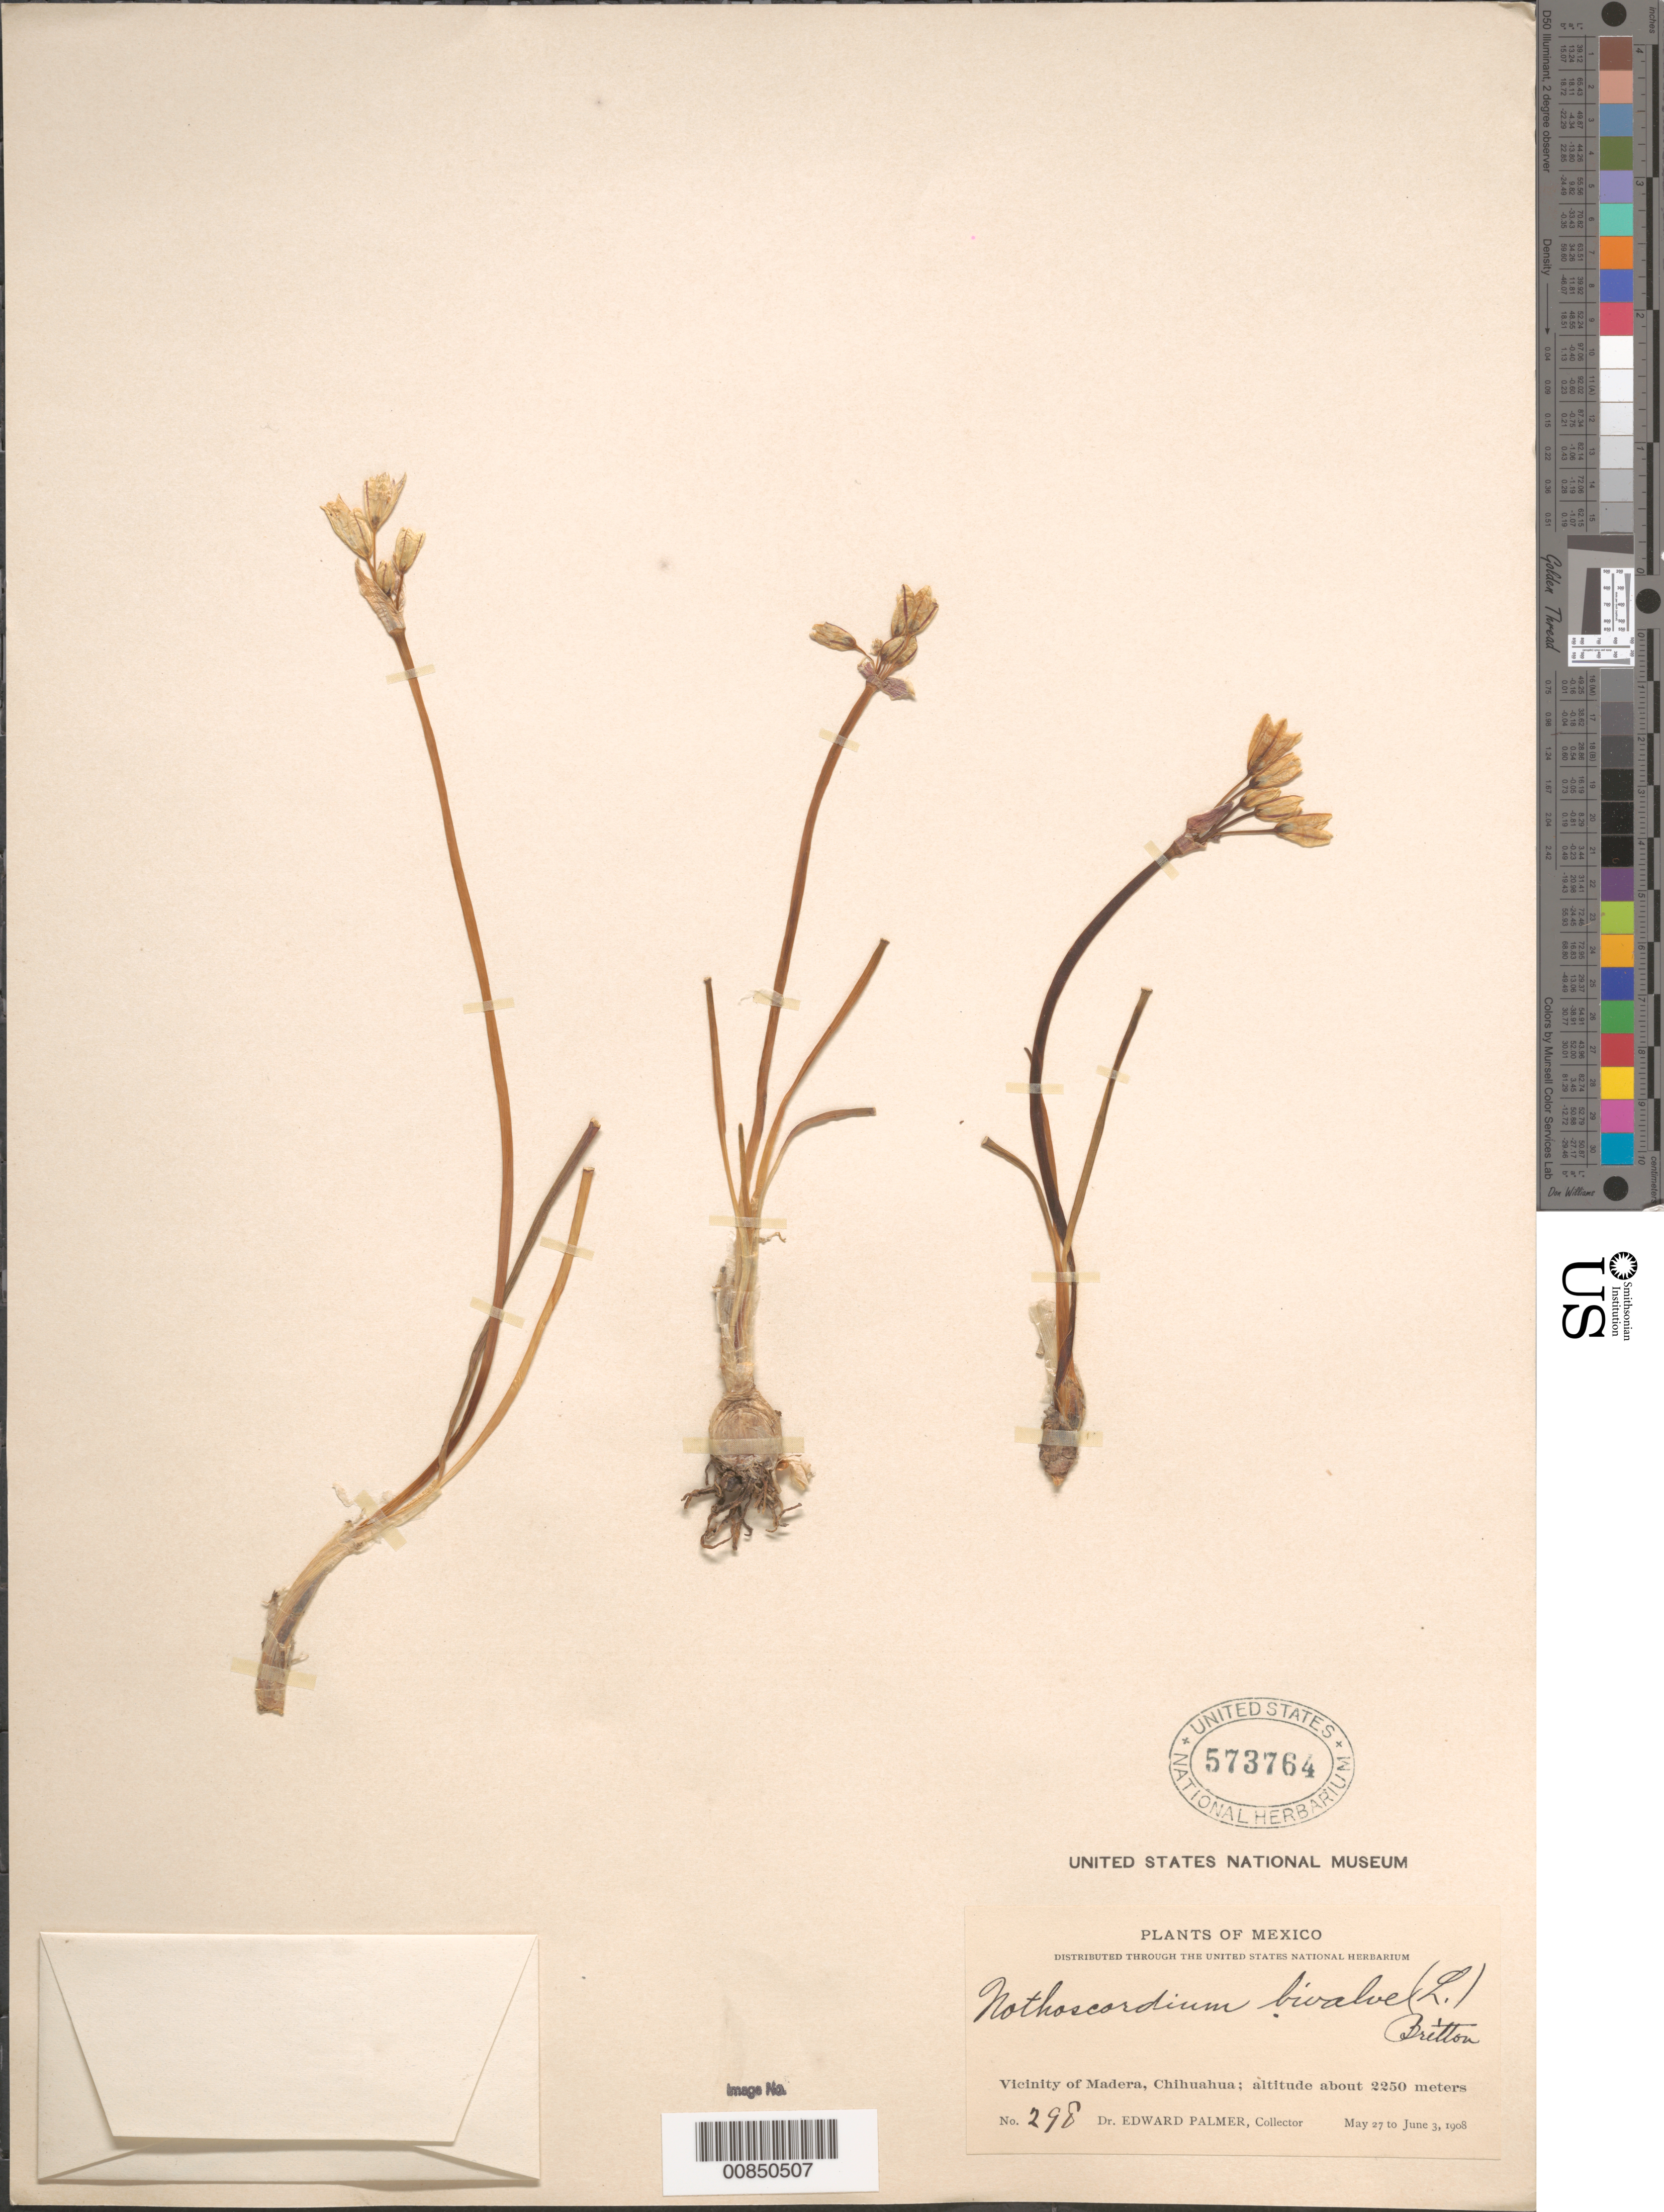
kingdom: Plantae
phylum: Tracheophyta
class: Liliopsida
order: Asparagales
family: Amaryllidaceae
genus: Nothoscordum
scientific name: Nothoscordum bivalve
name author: (L.) Britton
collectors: E. Palmer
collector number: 298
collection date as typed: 27 May 1908 to 03 Jun 1908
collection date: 1908-05-27/1908-06-03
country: Mexico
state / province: Chihuahua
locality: Vicinity of Madera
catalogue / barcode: US 573764